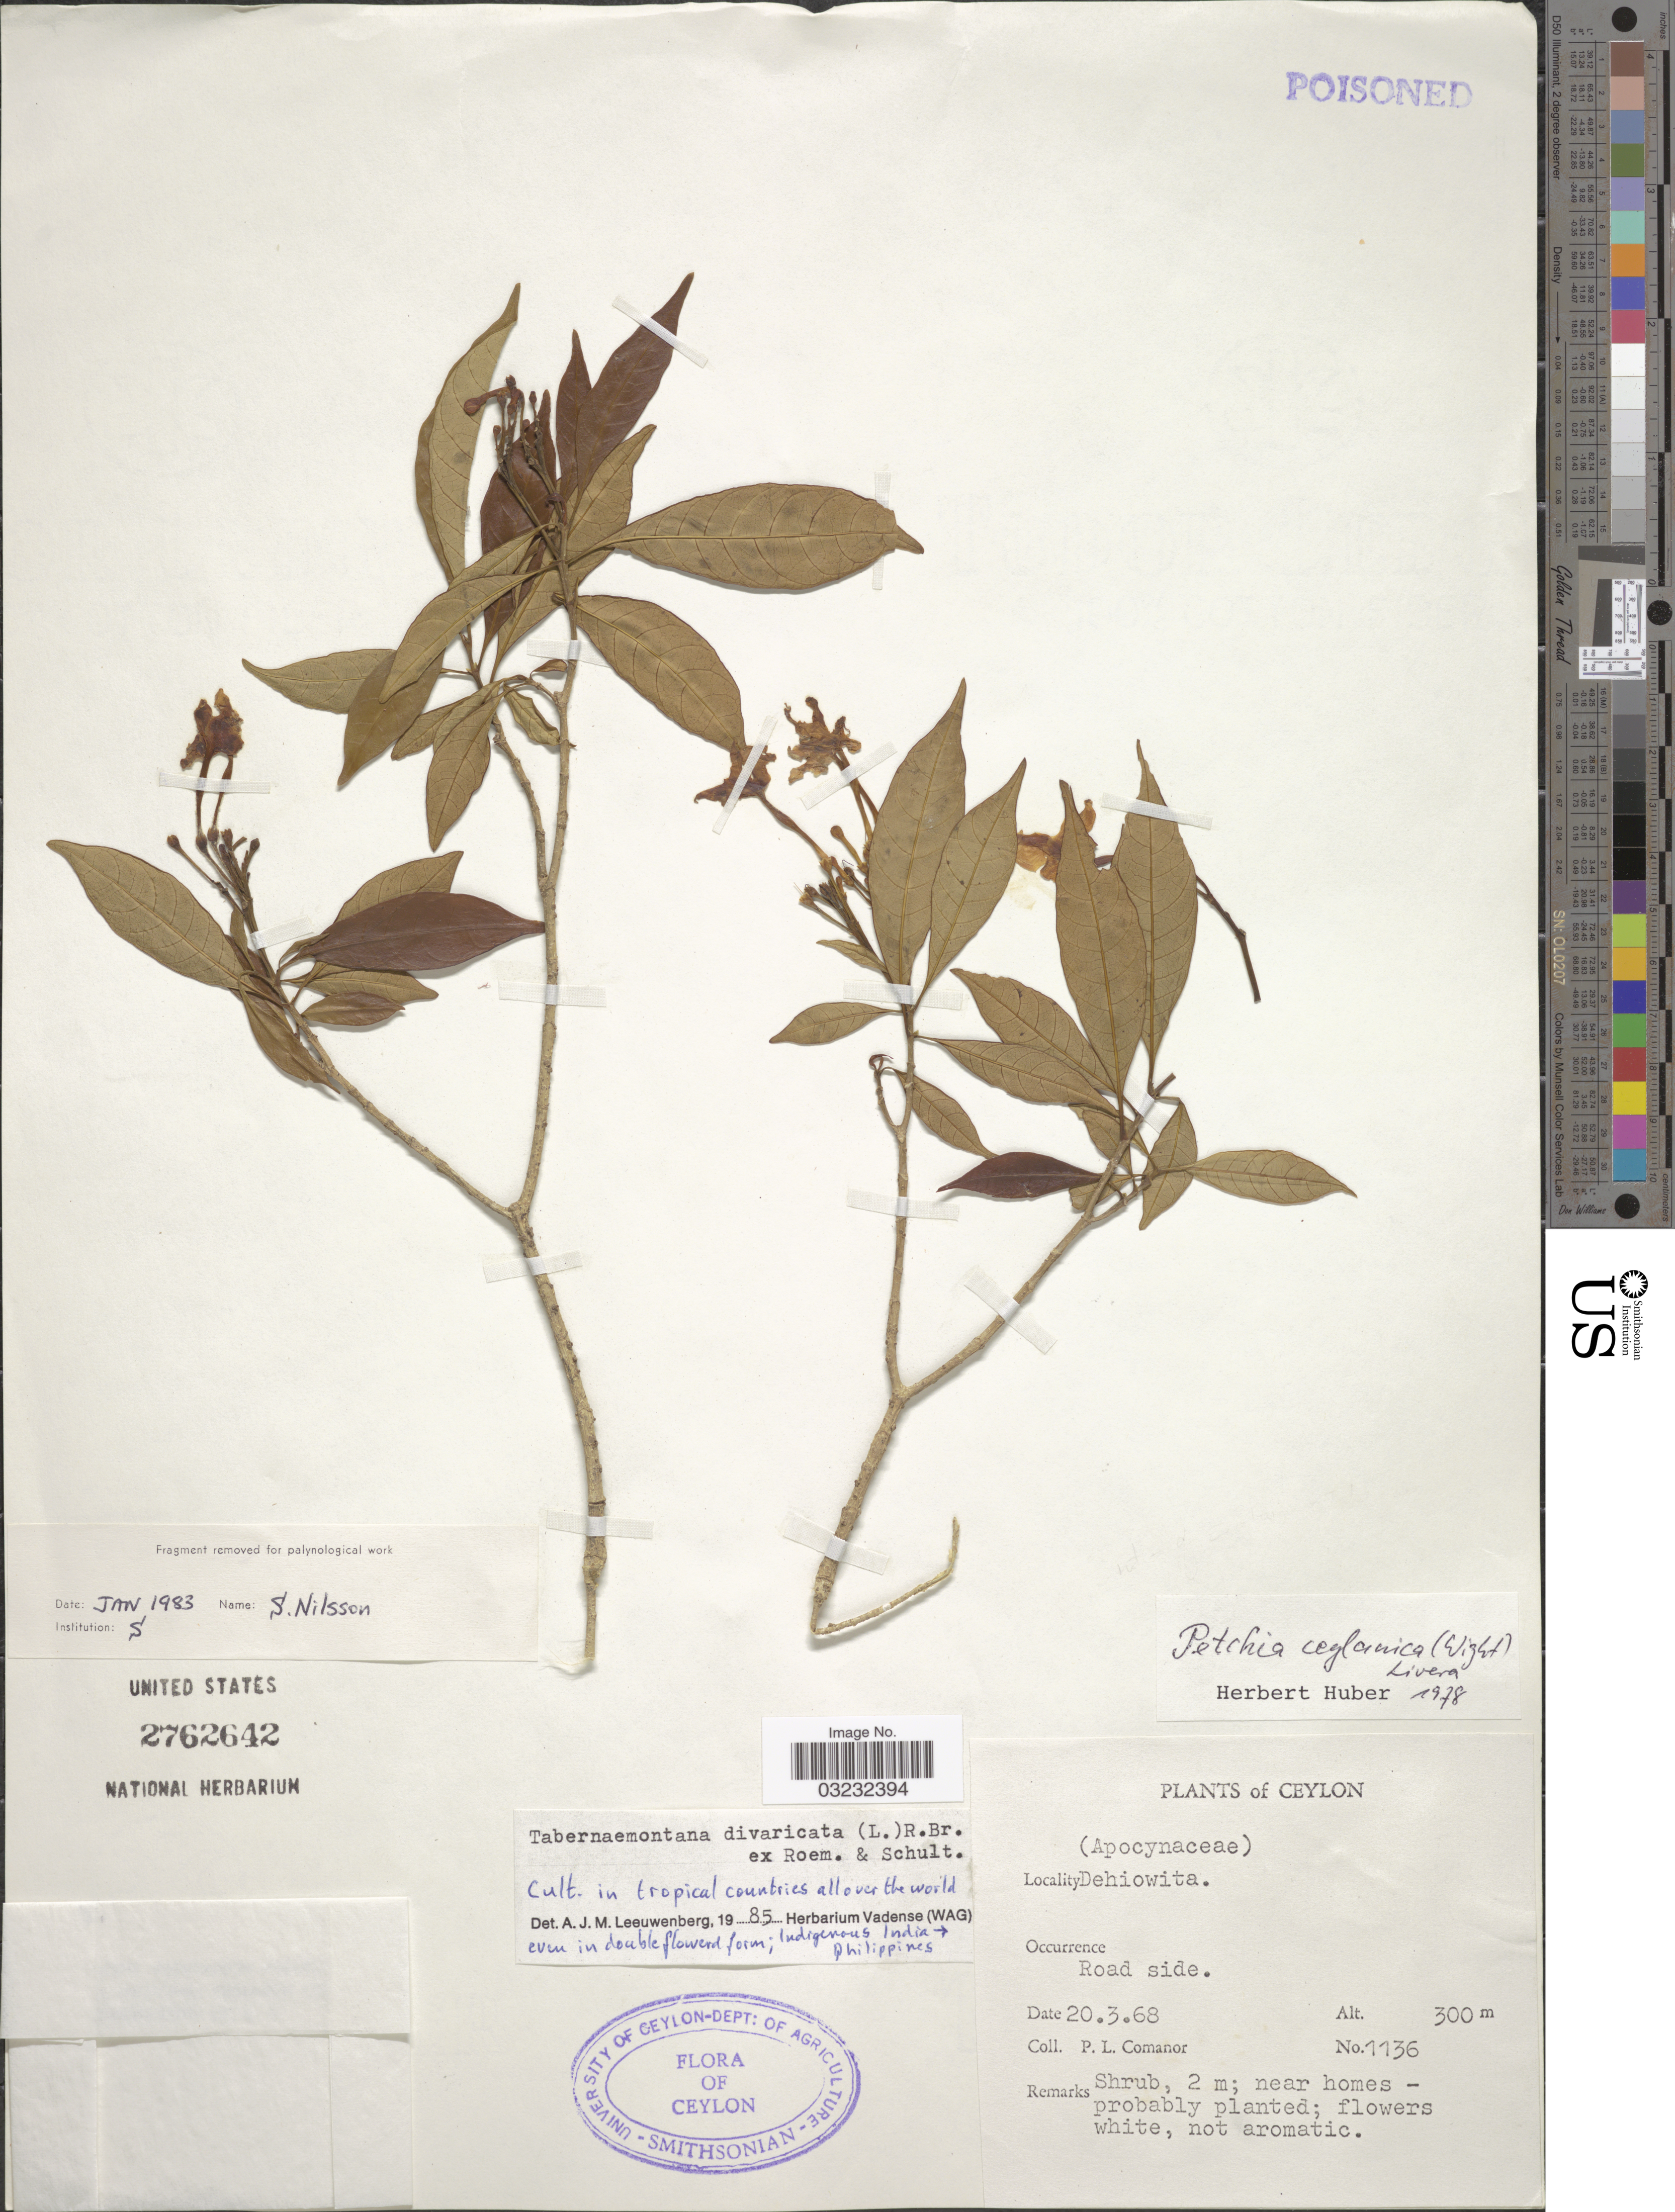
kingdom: Plantae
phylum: Tracheophyta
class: Magnoliopsida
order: Gentianales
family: Apocynaceae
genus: Tabernaemontana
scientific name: Tabernaemontana divaricata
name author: (L.) R. Br. ex Roem. & Schult.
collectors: P. Comanor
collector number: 1136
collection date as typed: Transcribed d/m/y: 20/3/68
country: Sri Lanka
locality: Ceylon, Road side.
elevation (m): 300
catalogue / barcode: US 2762642